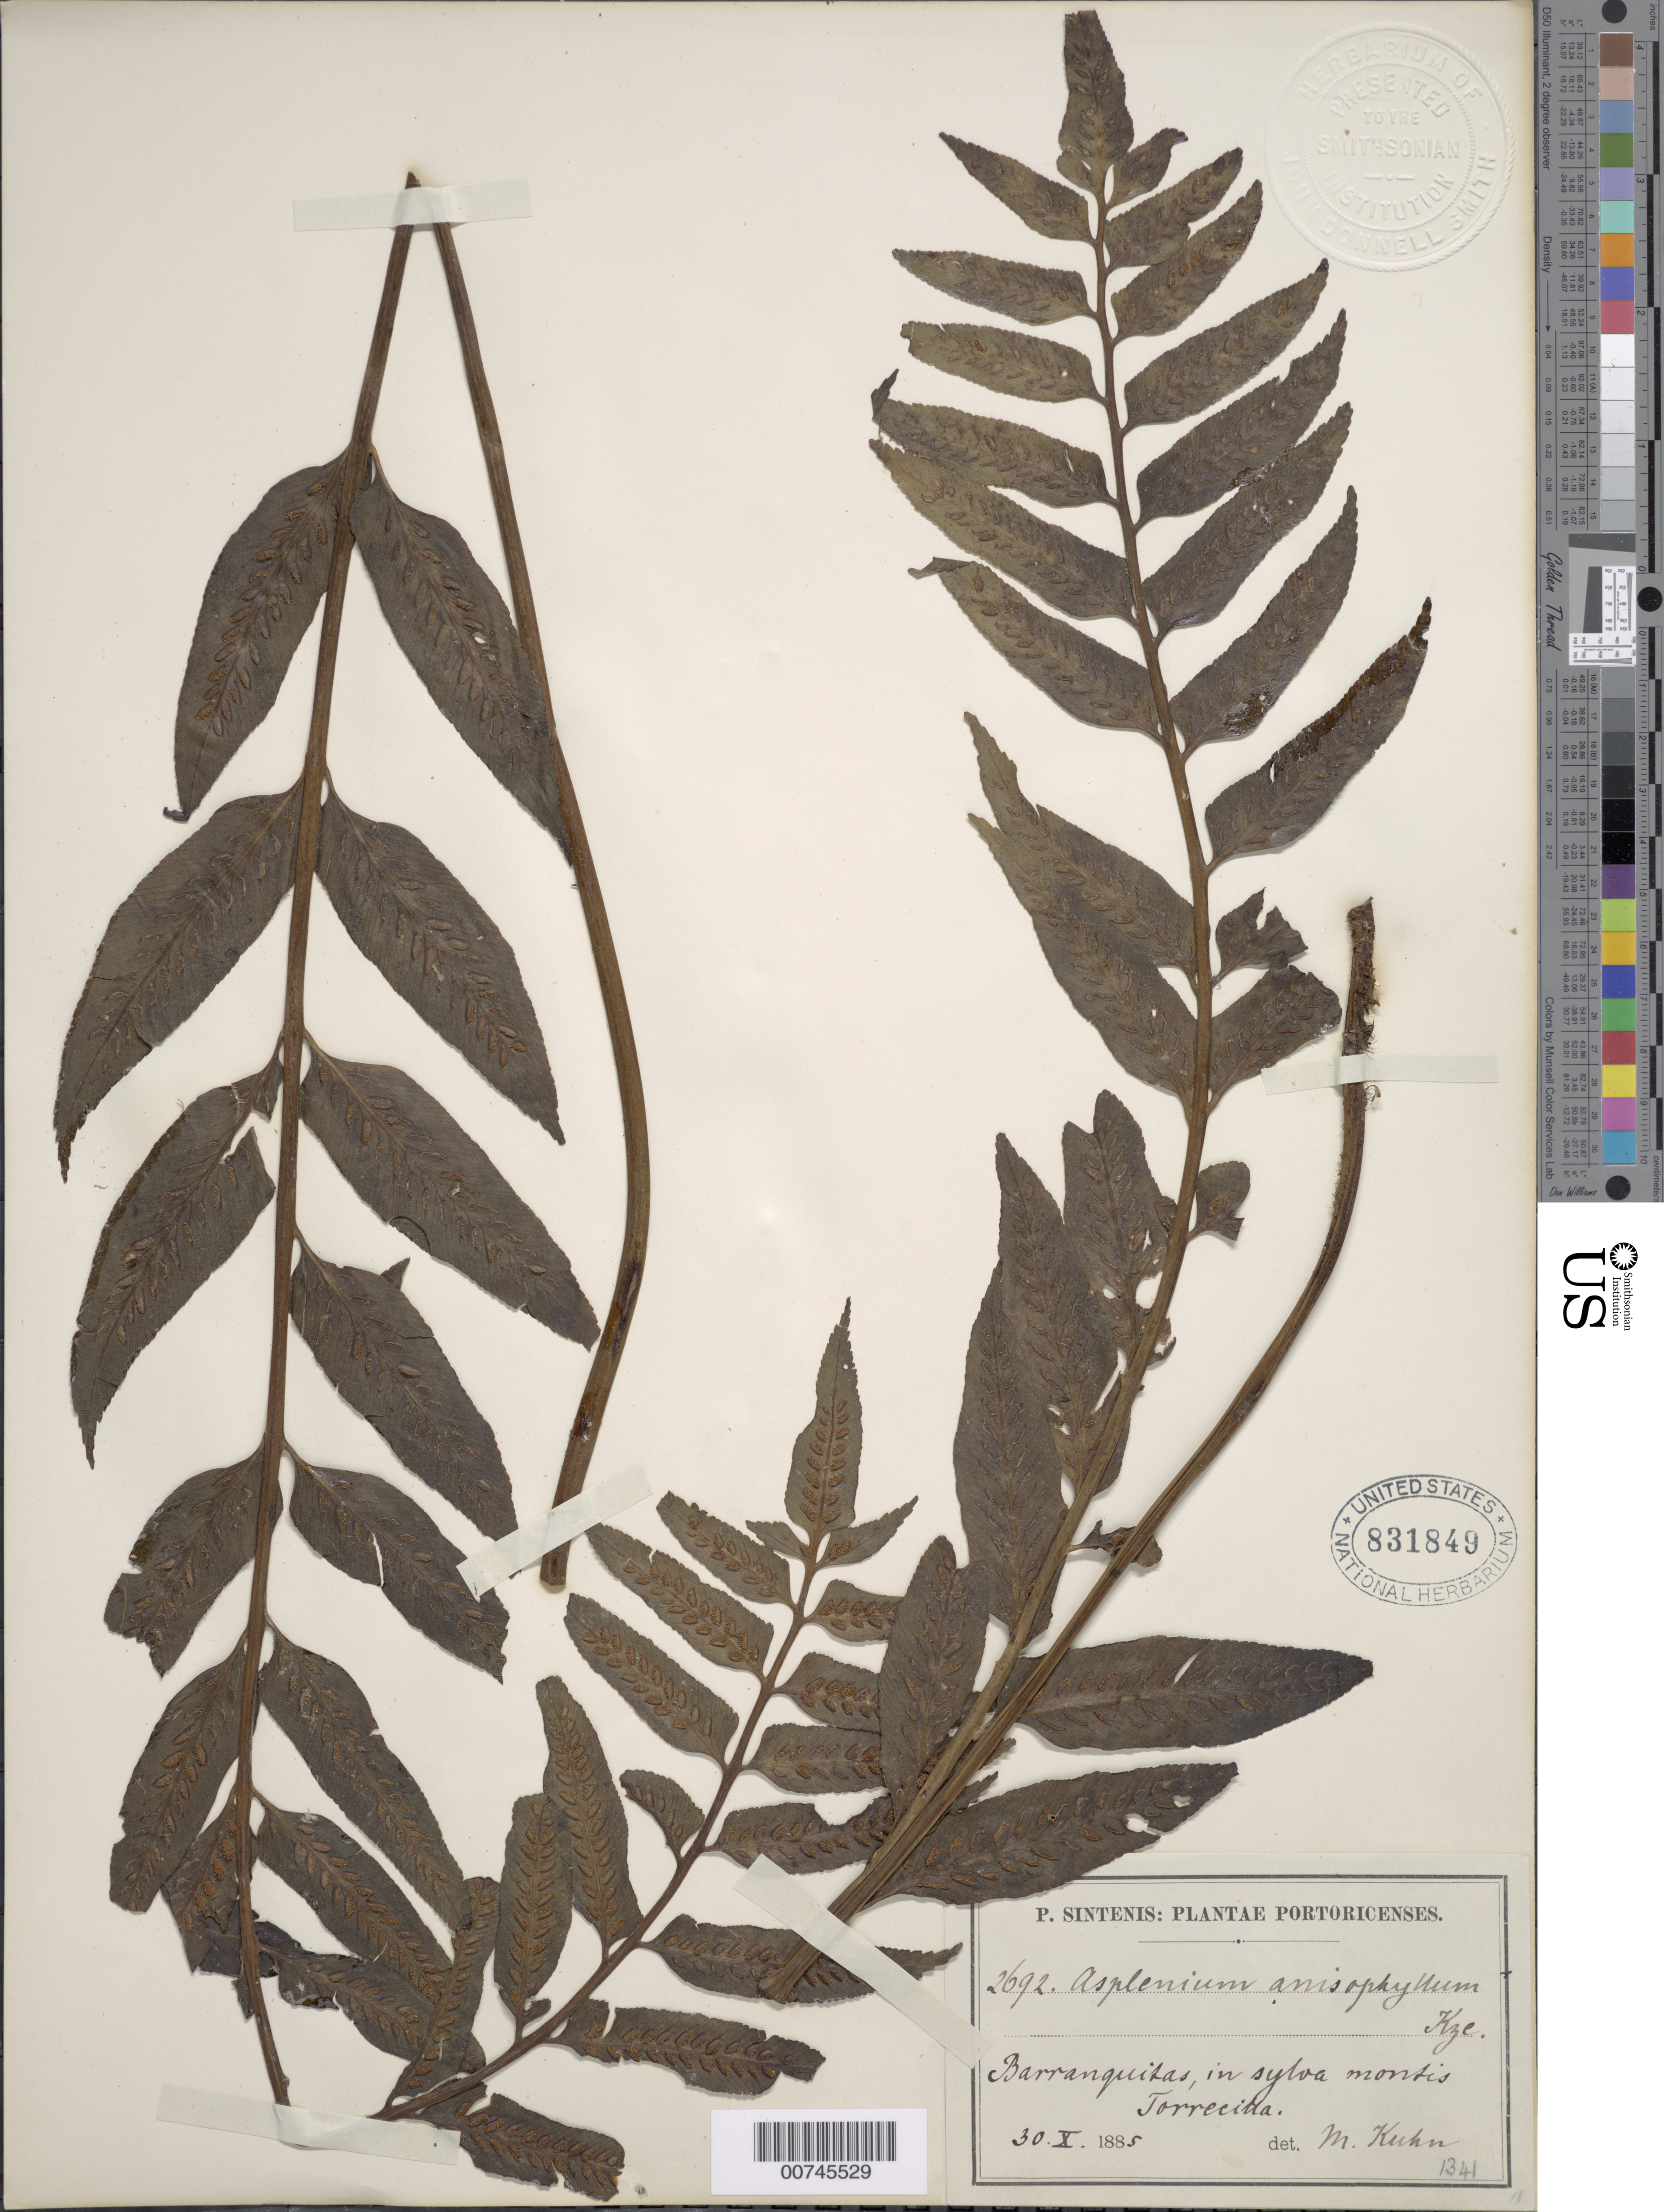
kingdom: Plantae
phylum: Tracheophyta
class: Polypodiopsida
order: Polypodiales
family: Aspleniaceae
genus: Asplenium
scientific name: Asplenium feei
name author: Kunze ex Fée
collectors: P. Sintenis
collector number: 2692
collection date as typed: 30 Oct 1885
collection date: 1885-10-30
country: Puerto Rico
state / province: Barranquitas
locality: Barranquitas, in sylva montis Torrecilla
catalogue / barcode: US 831849